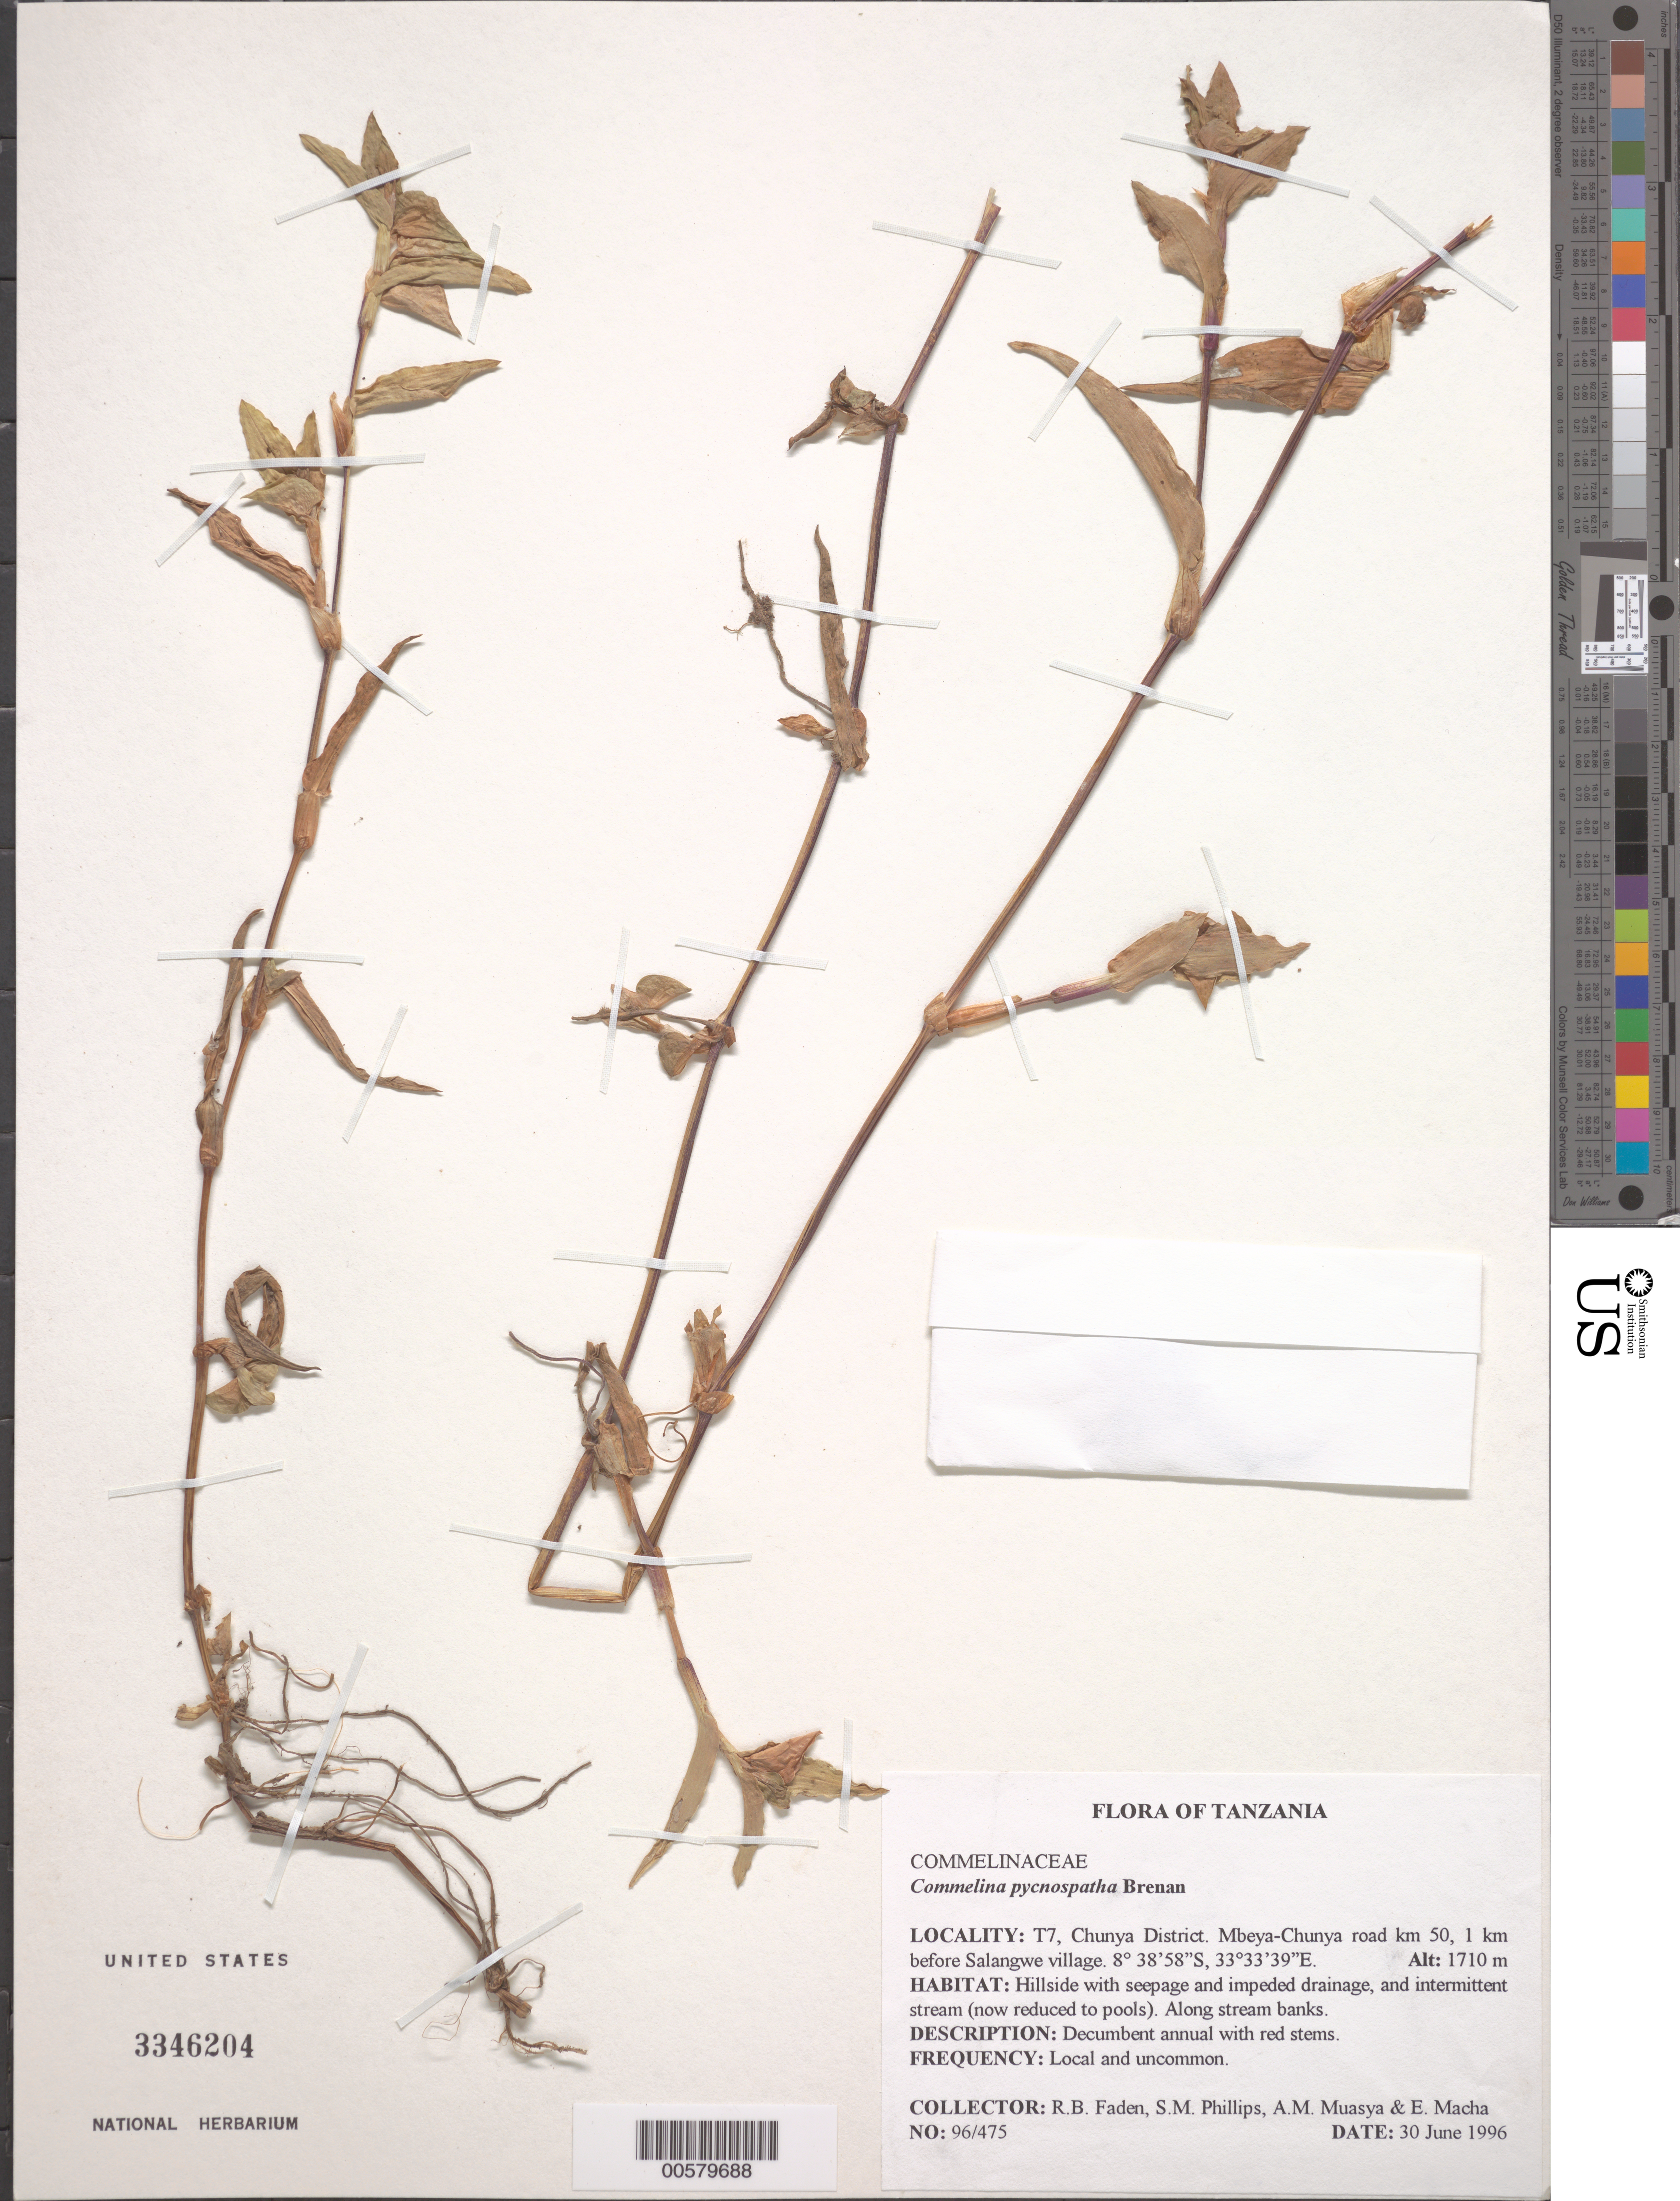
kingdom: Plantae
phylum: Tracheophyta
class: Liliopsida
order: Commelinales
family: Commelinaceae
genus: Commelina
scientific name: Commelina pycnospatha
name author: Brenan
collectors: R. B. Faden, S. M. Phillips, A. Muasya & E. Macha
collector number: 96/475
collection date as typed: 30 Jun 1996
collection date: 1996-06-30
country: Tanzania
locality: Chunya dist., mbeya-chunya rd., km 50, 1 km before salangwe village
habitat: Hillside with seepage and impeded drainage, along stream banks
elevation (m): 1710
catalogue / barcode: US 3346204